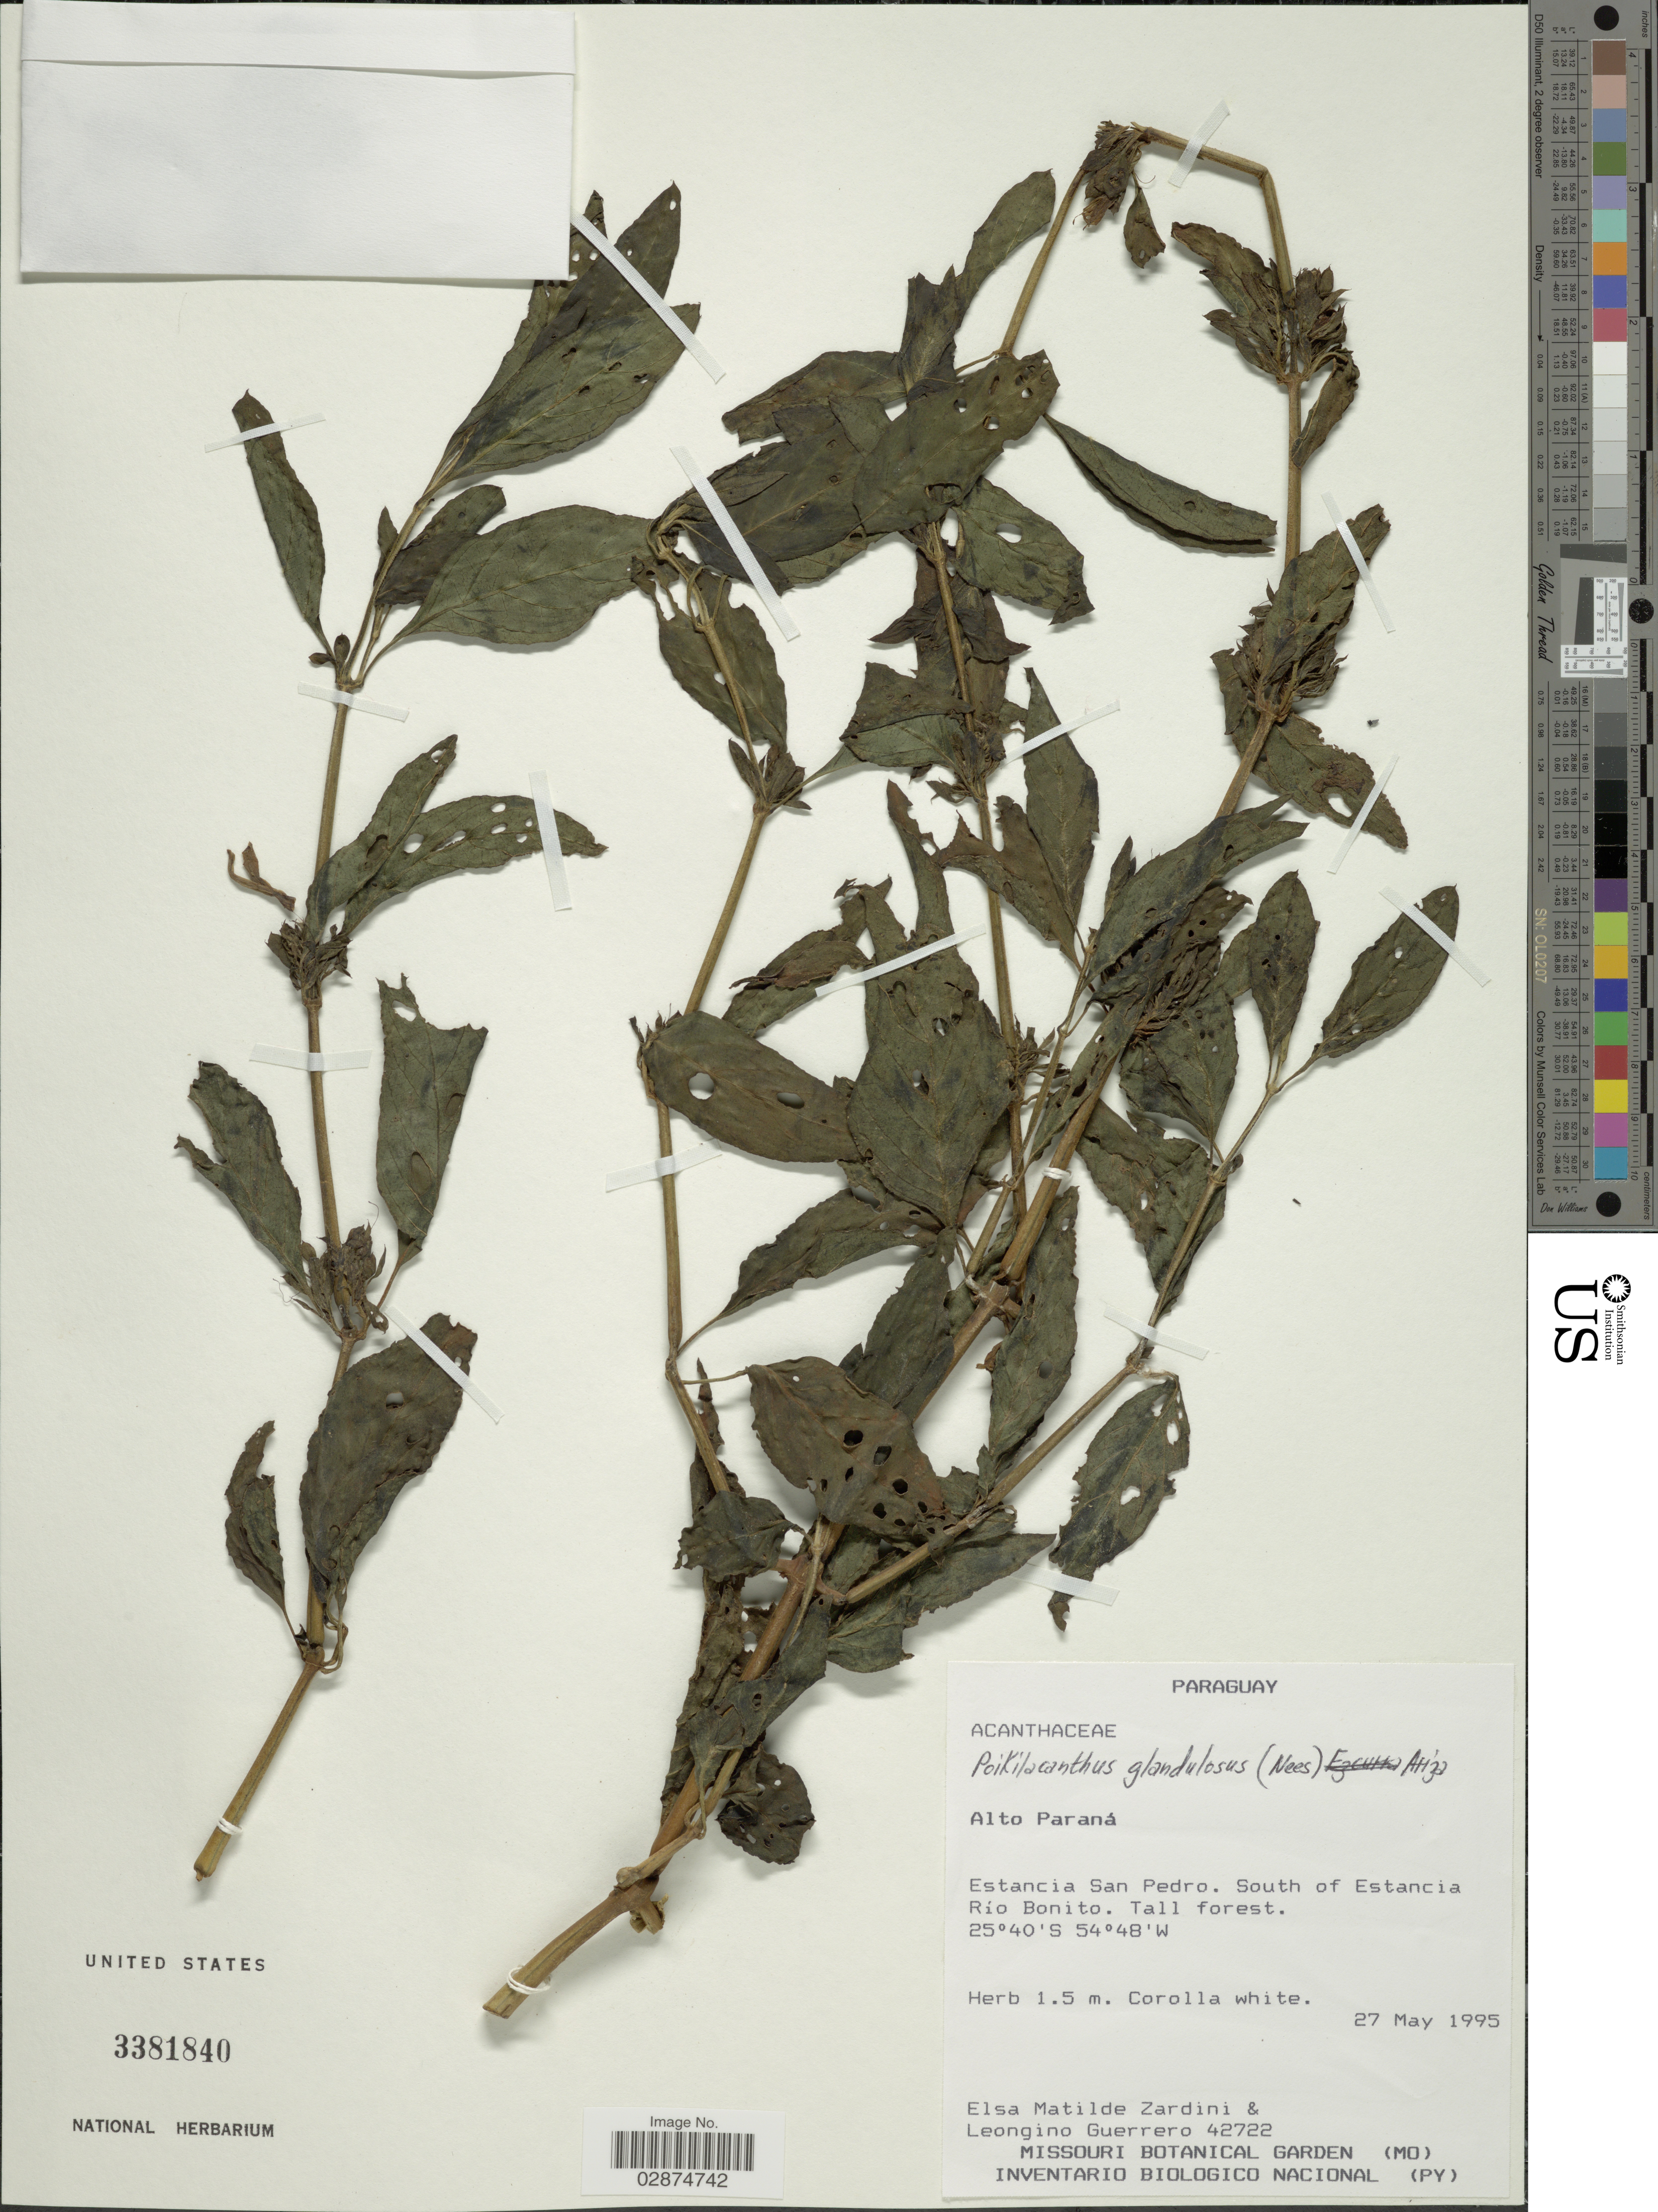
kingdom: Plantae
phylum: Tracheophyta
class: Magnoliopsida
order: Lamiales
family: Acanthaceae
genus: Poikilacanthus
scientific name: Poikilacanthus glandulosus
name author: (Nees) Ariza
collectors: E. M. Zardini & L. Guerrero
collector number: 42722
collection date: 1995-05-27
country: Paraguay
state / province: Alto Parana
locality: Estancia San Pedro. South of Estancia Río Bonito.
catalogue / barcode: US 3381840